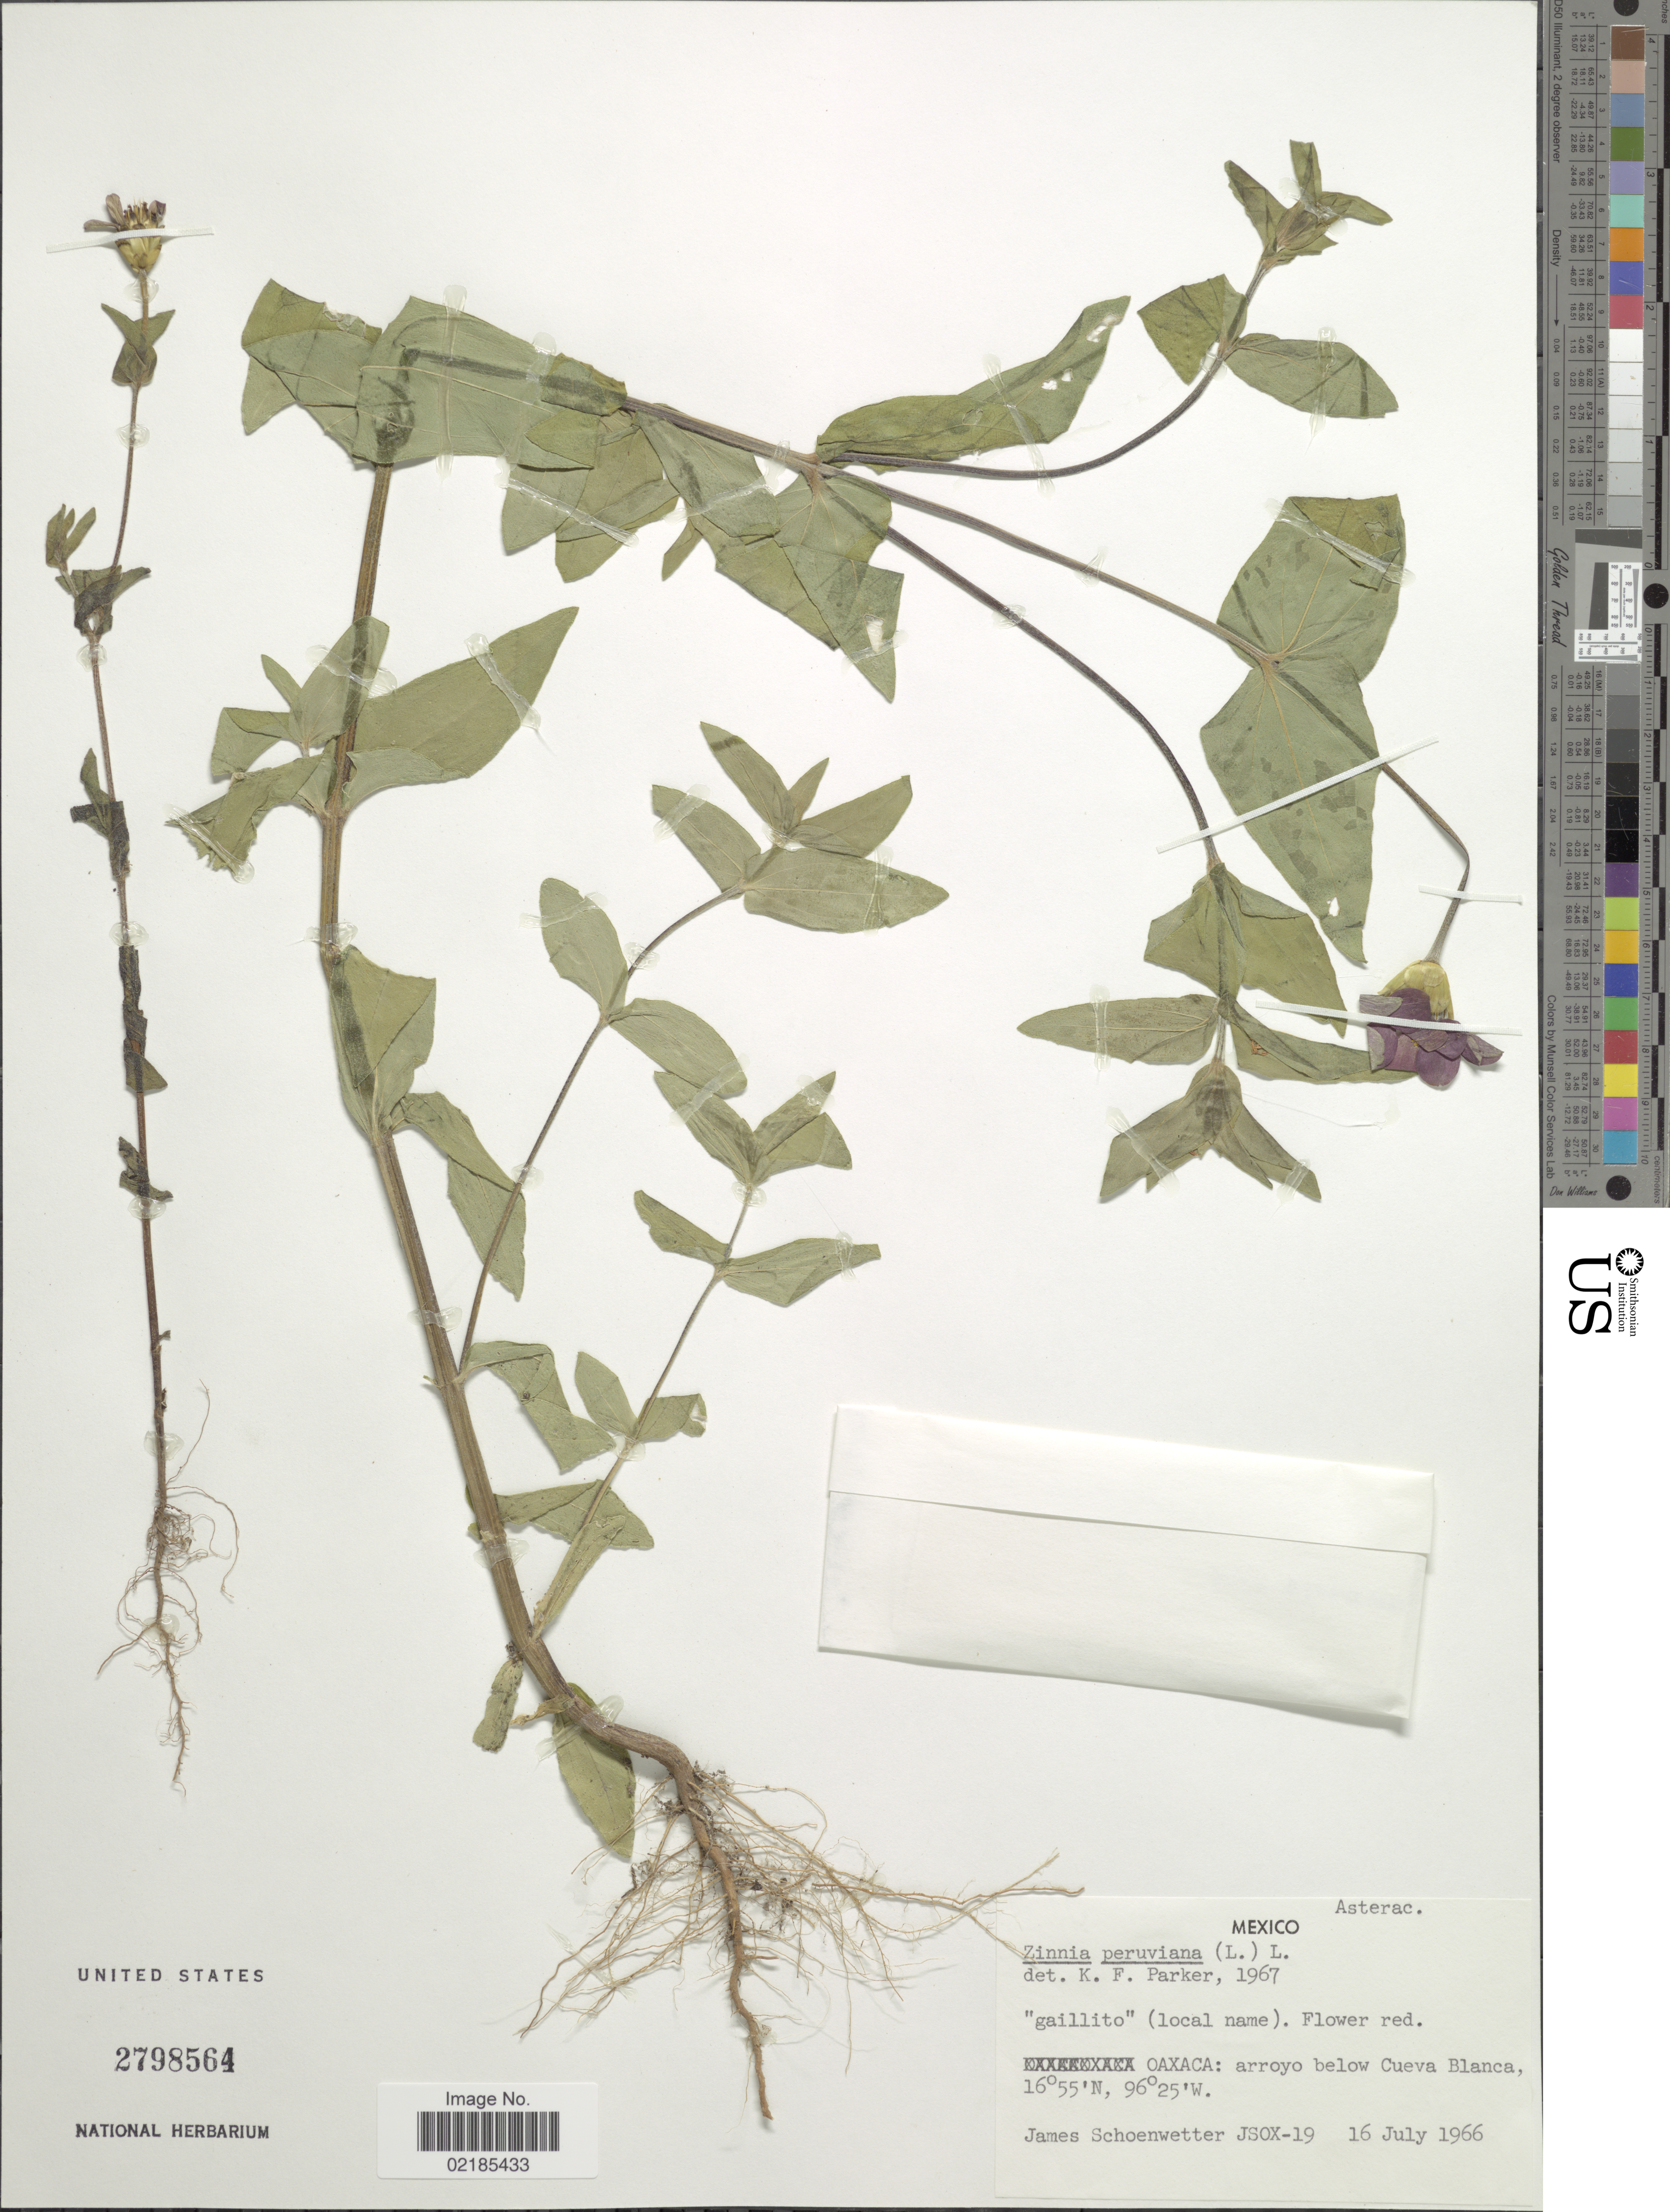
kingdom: Plantae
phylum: Tracheophyta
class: Magnoliopsida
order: Asterales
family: Asteraceae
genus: Zinnia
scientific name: Zinnia peruviana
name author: (L.) L.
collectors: J. Schoenwetter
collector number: JSO-19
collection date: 1966-07-16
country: Mexico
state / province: Oaxaca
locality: Arroyo below Cueva Blanca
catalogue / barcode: US 2798564